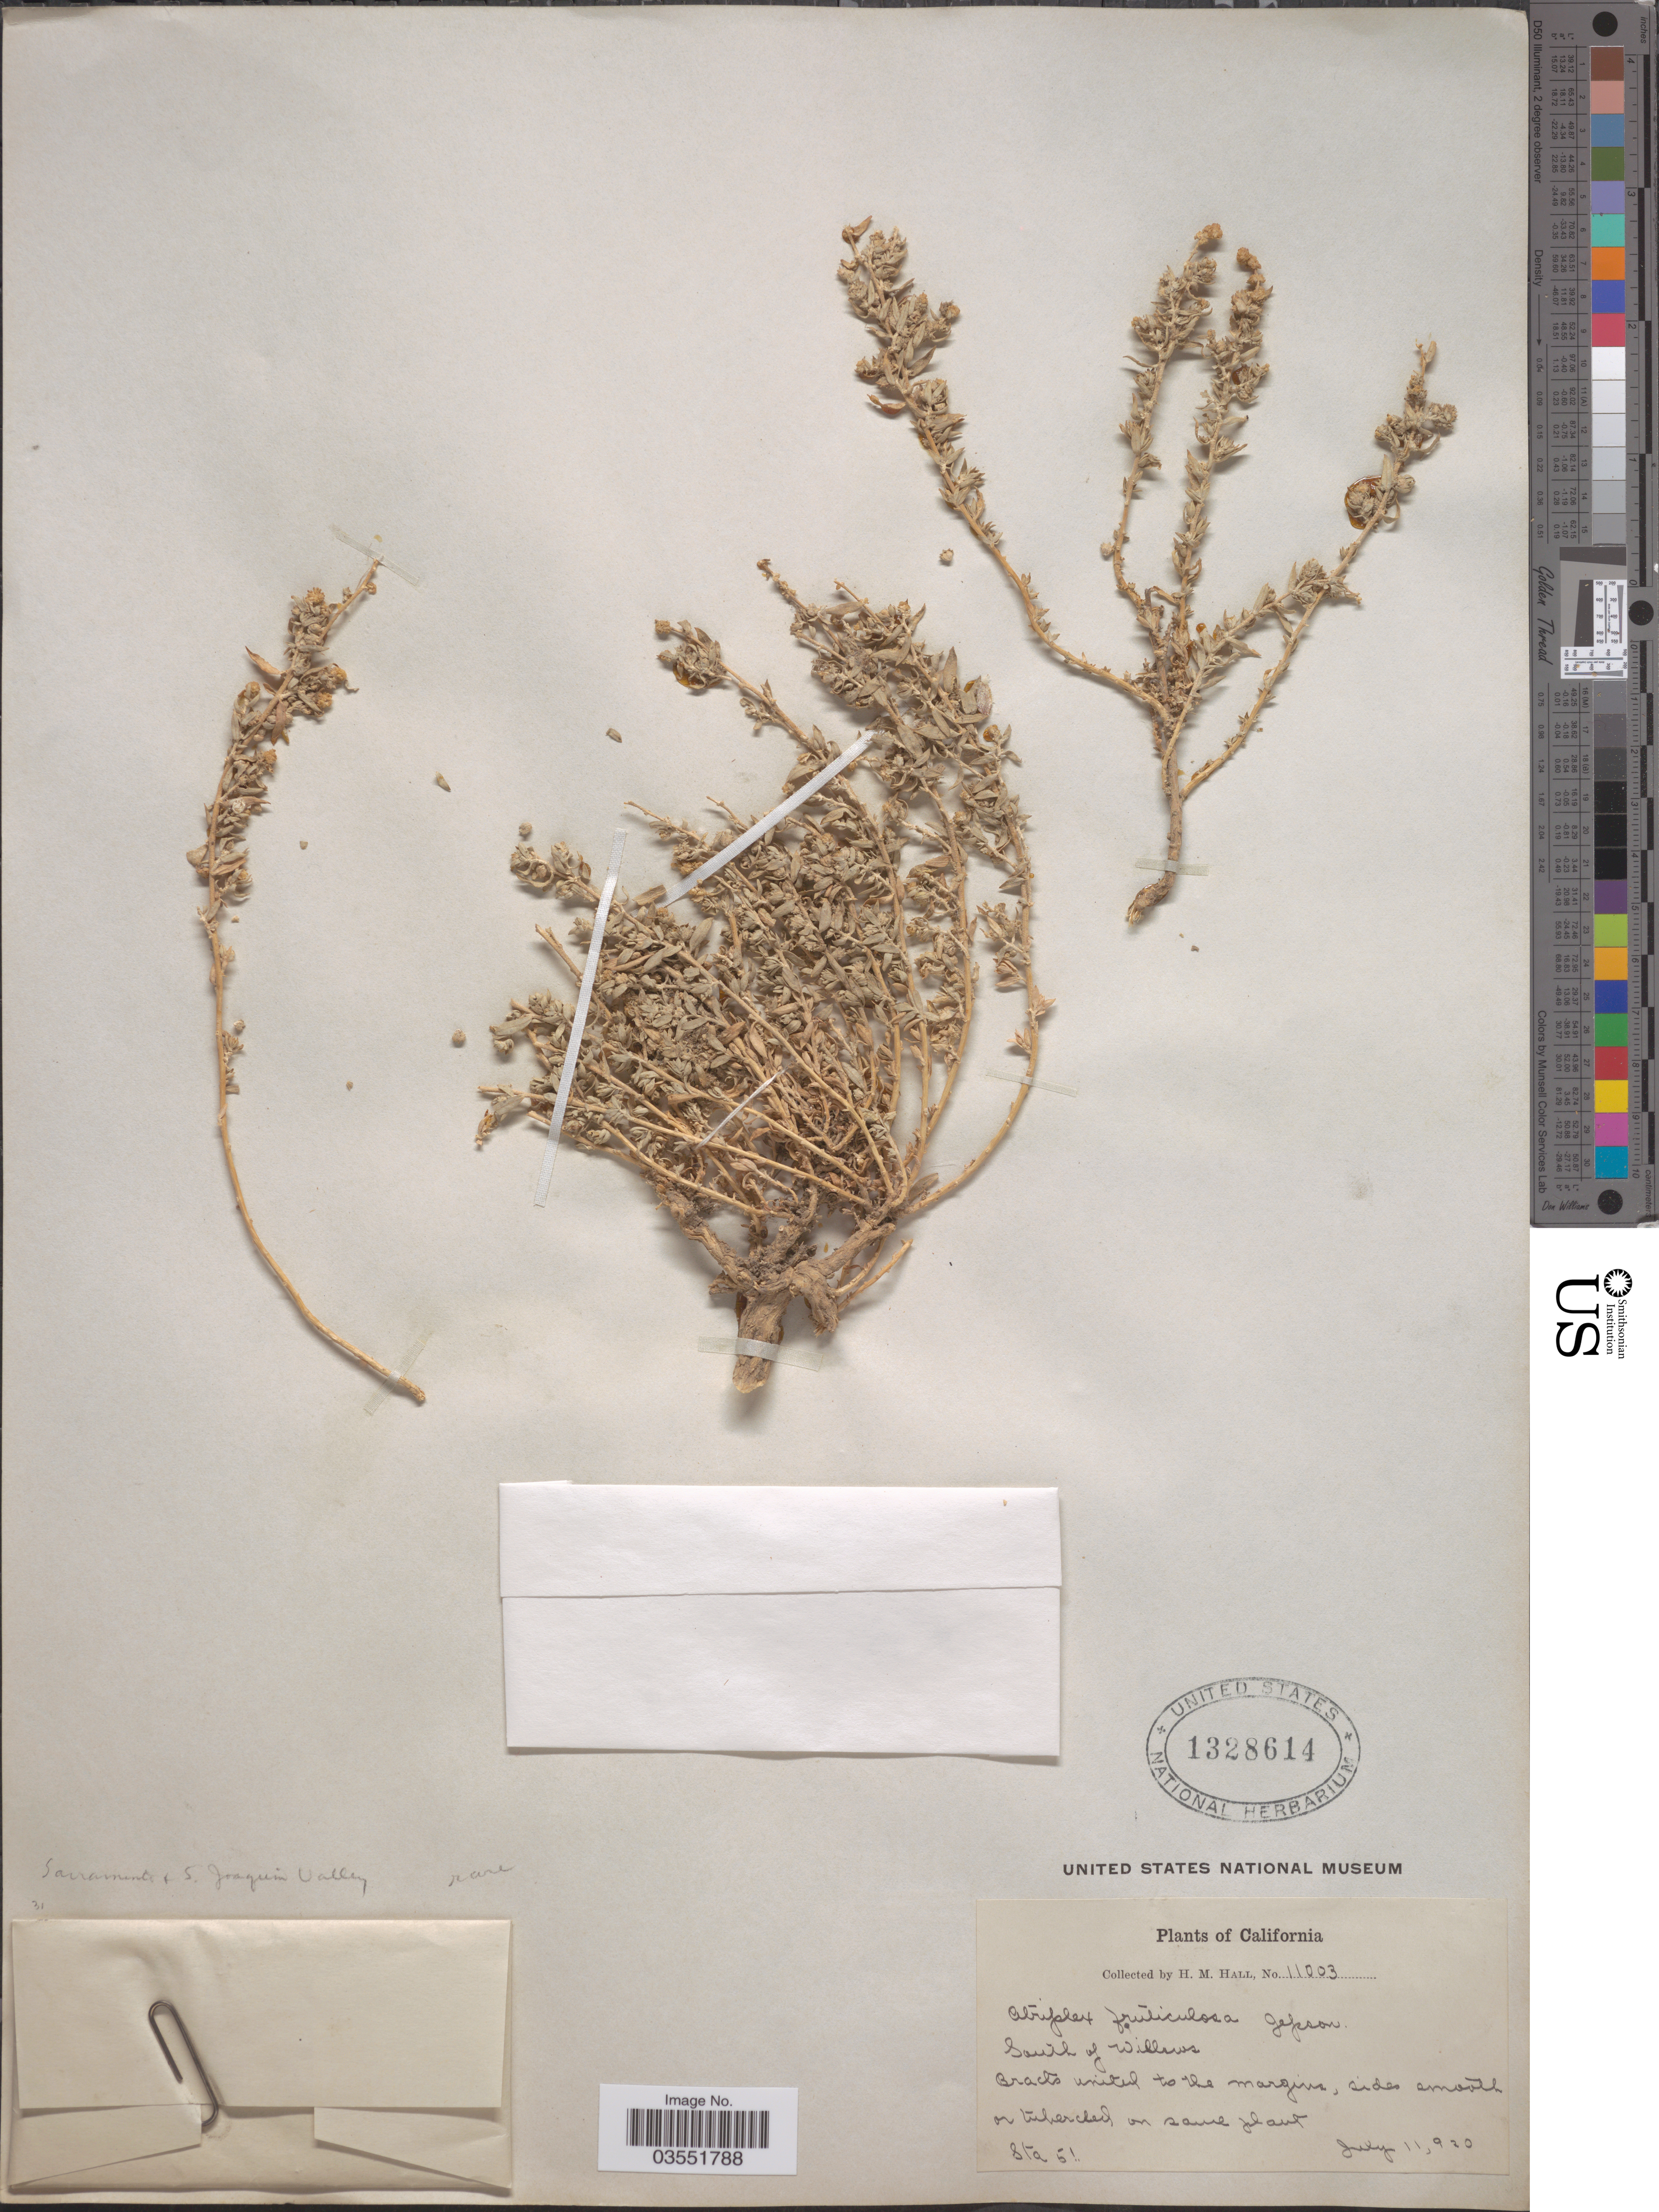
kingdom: Plantae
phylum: Tracheophyta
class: Magnoliopsida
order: Caryophyllales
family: Amaranthaceae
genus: Atriplex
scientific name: Atriplex fruticulosa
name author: Jeps.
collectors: H. M. Hall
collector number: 11003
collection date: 1920-07-11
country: United States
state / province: California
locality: South of Willows.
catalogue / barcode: US 1328614